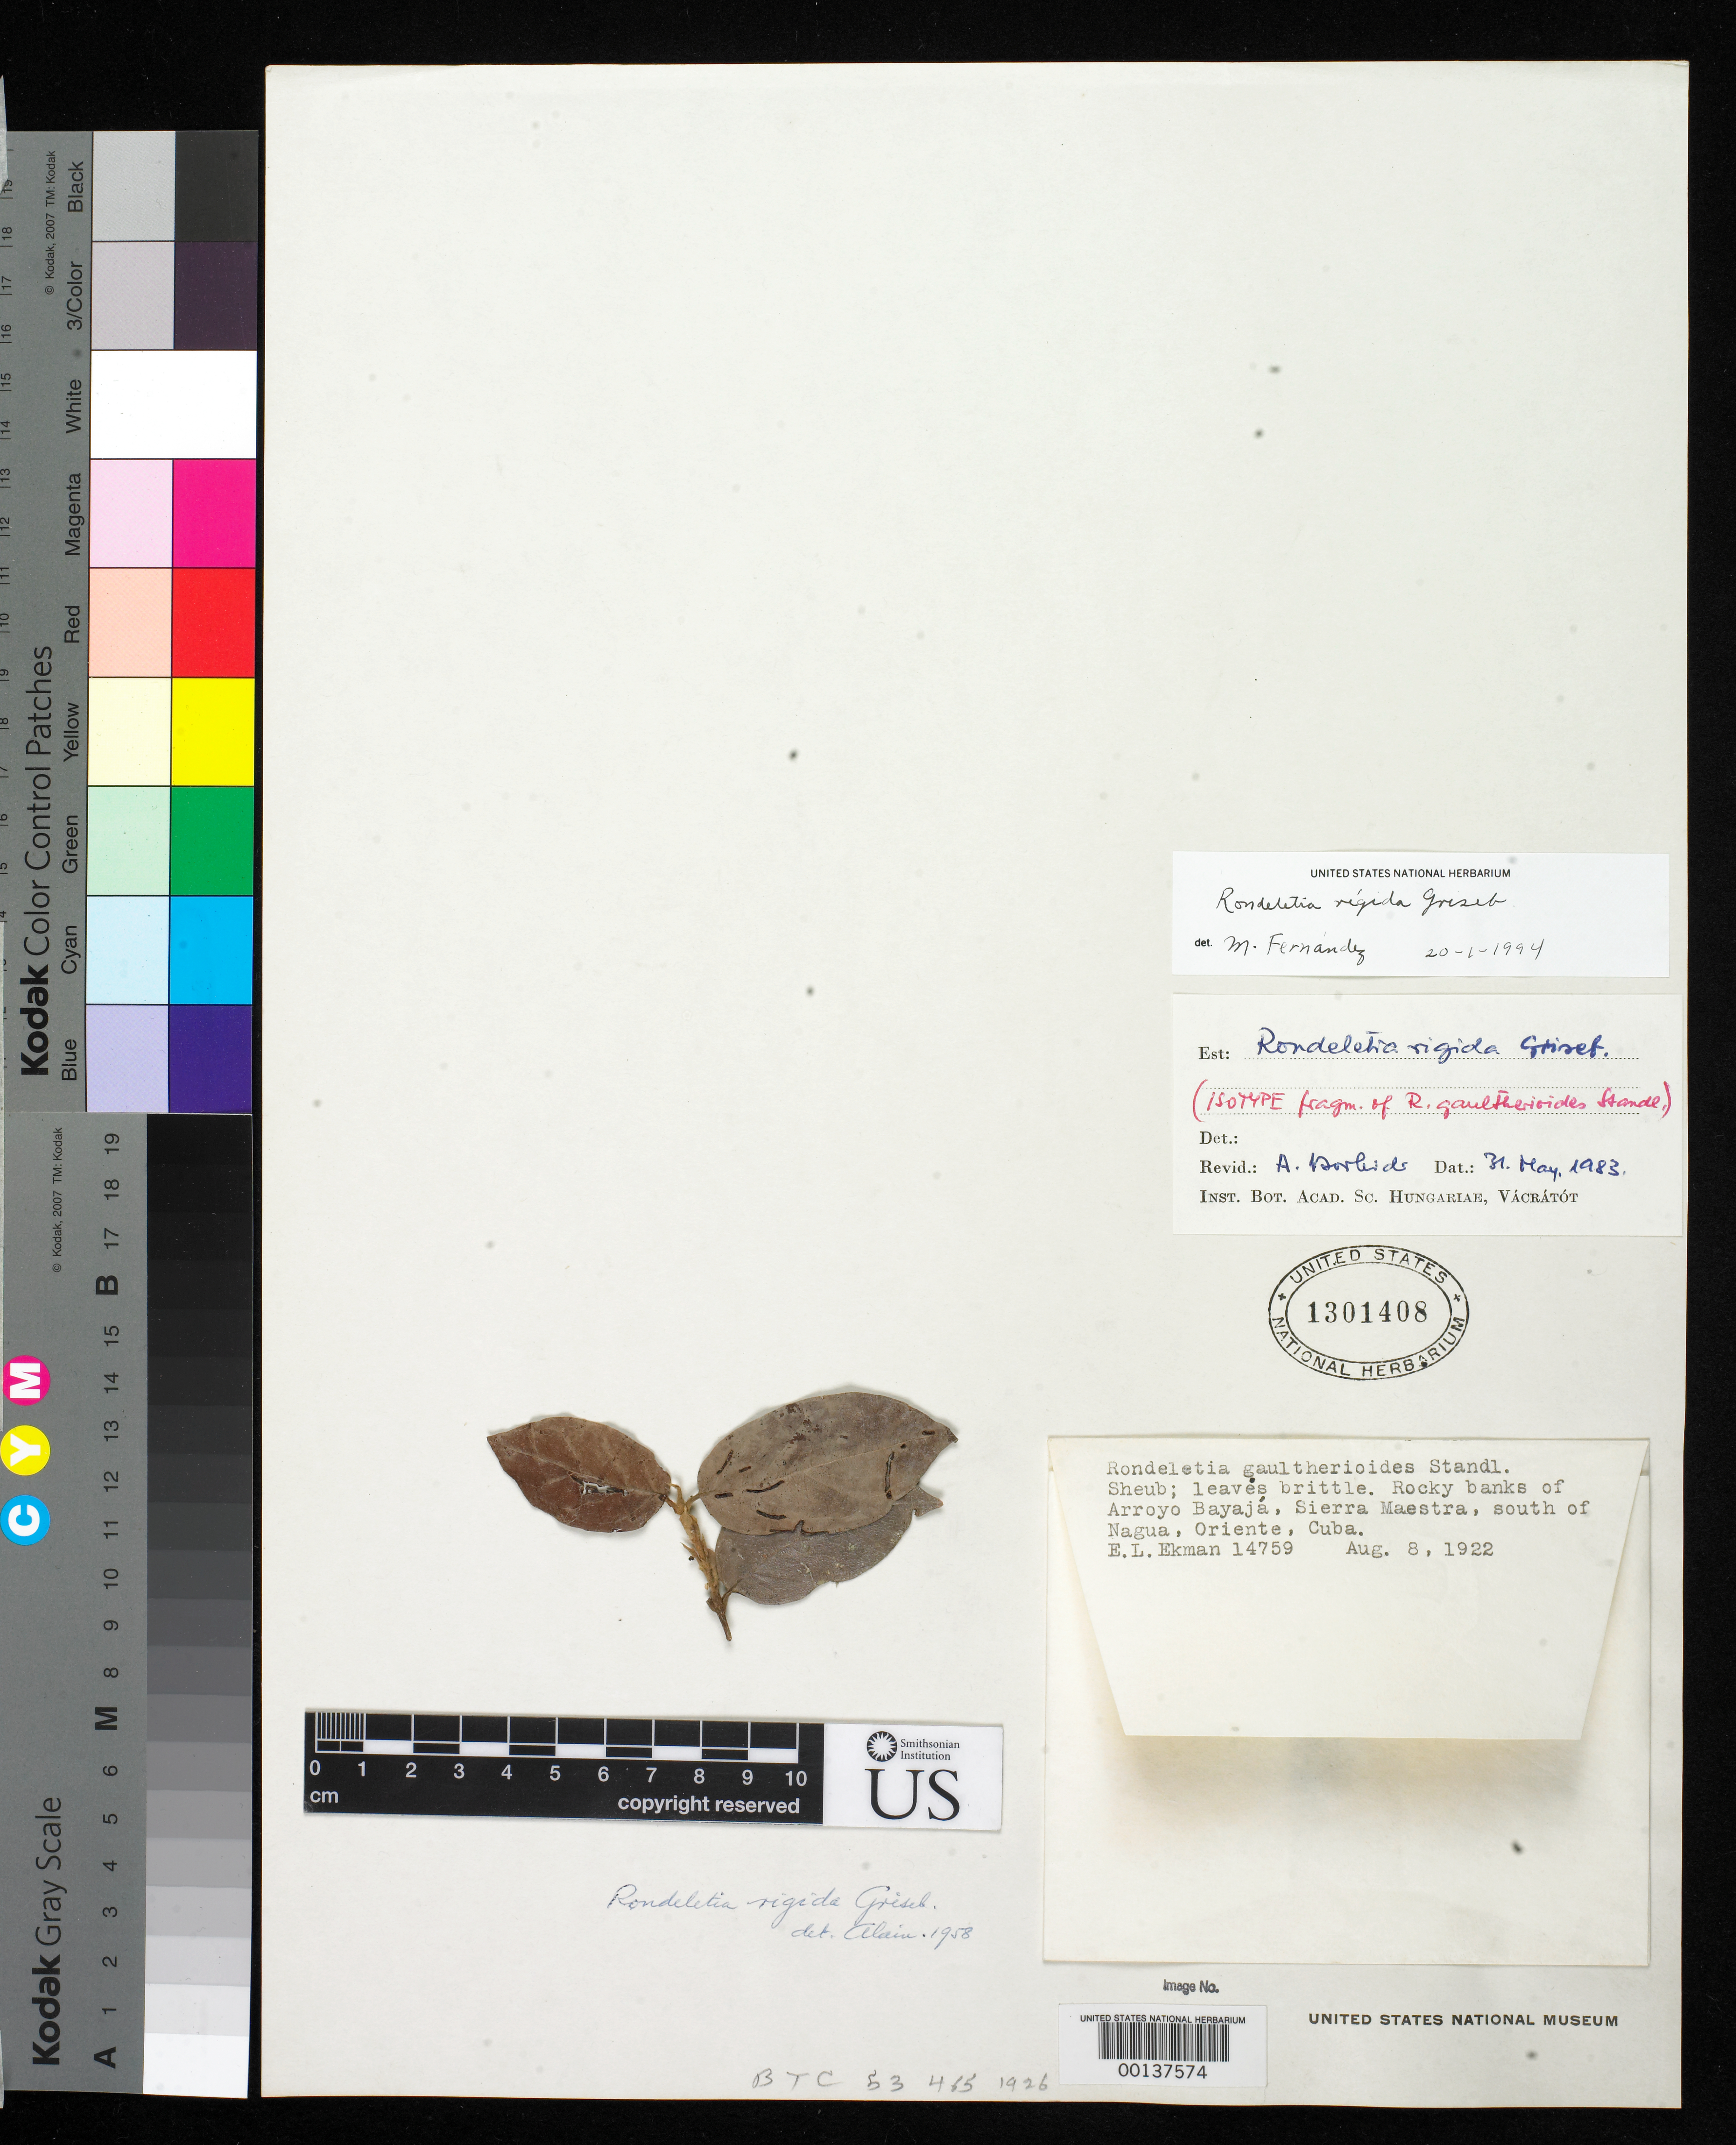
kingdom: Plantae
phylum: Tracheophyta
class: Magnoliopsida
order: Gentianales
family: Rubiaceae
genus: Rondeletia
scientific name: Rondeletia gaultherioides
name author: Standl.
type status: Type Fragment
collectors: E. L. Ekman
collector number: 4759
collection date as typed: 08 Aug 1922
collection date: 1922-08-08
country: Cuba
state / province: Oriente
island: Greater Antilles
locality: Arroyo Bayaja, Sierra Maestra, S of Nagua.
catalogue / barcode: US 1301408